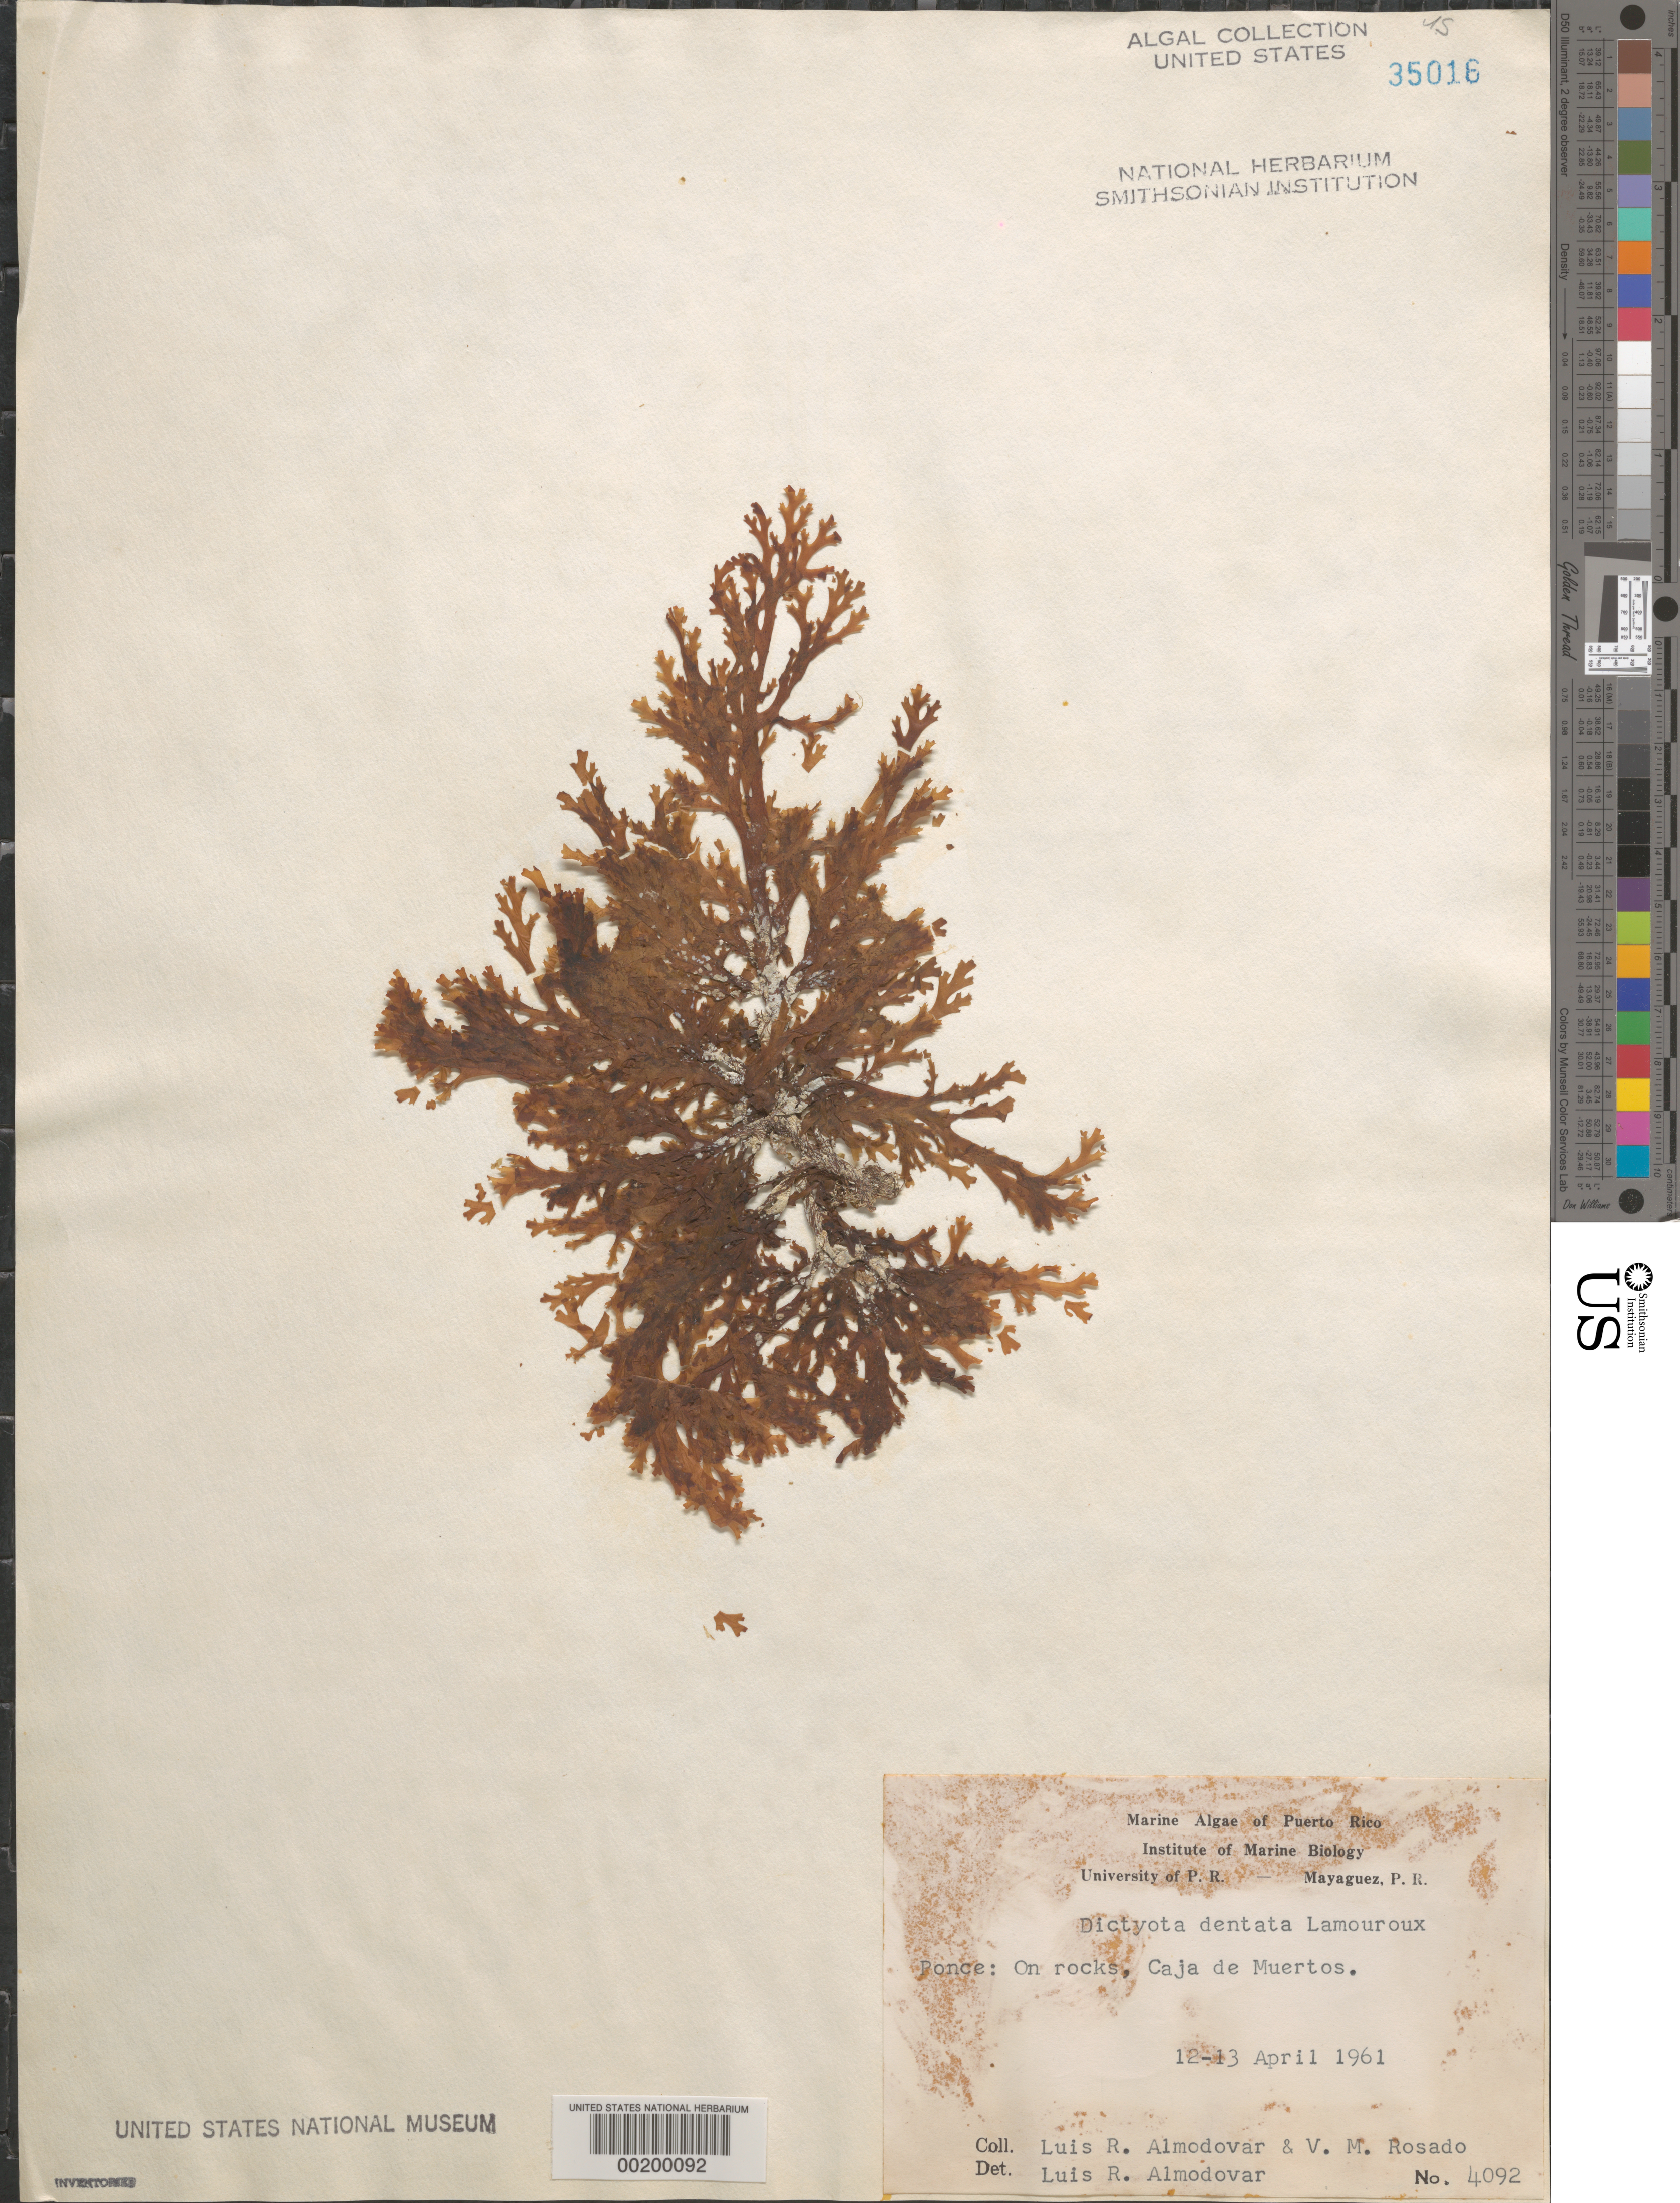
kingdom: Chromista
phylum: Ochrophyta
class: Phaeophyceae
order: Dictyotales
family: Dictyotaceae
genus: Dictyota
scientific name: Dictyota mertensii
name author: (C. Mart.) Kütz.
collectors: L. Almodovar & V. Rosado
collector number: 4092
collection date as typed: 12 Apr 1961 TO 13 Apr 1961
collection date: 1961-04-12/1961-04-13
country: Puerto Rico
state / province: Ponce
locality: Caja de muertos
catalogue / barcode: US 35016